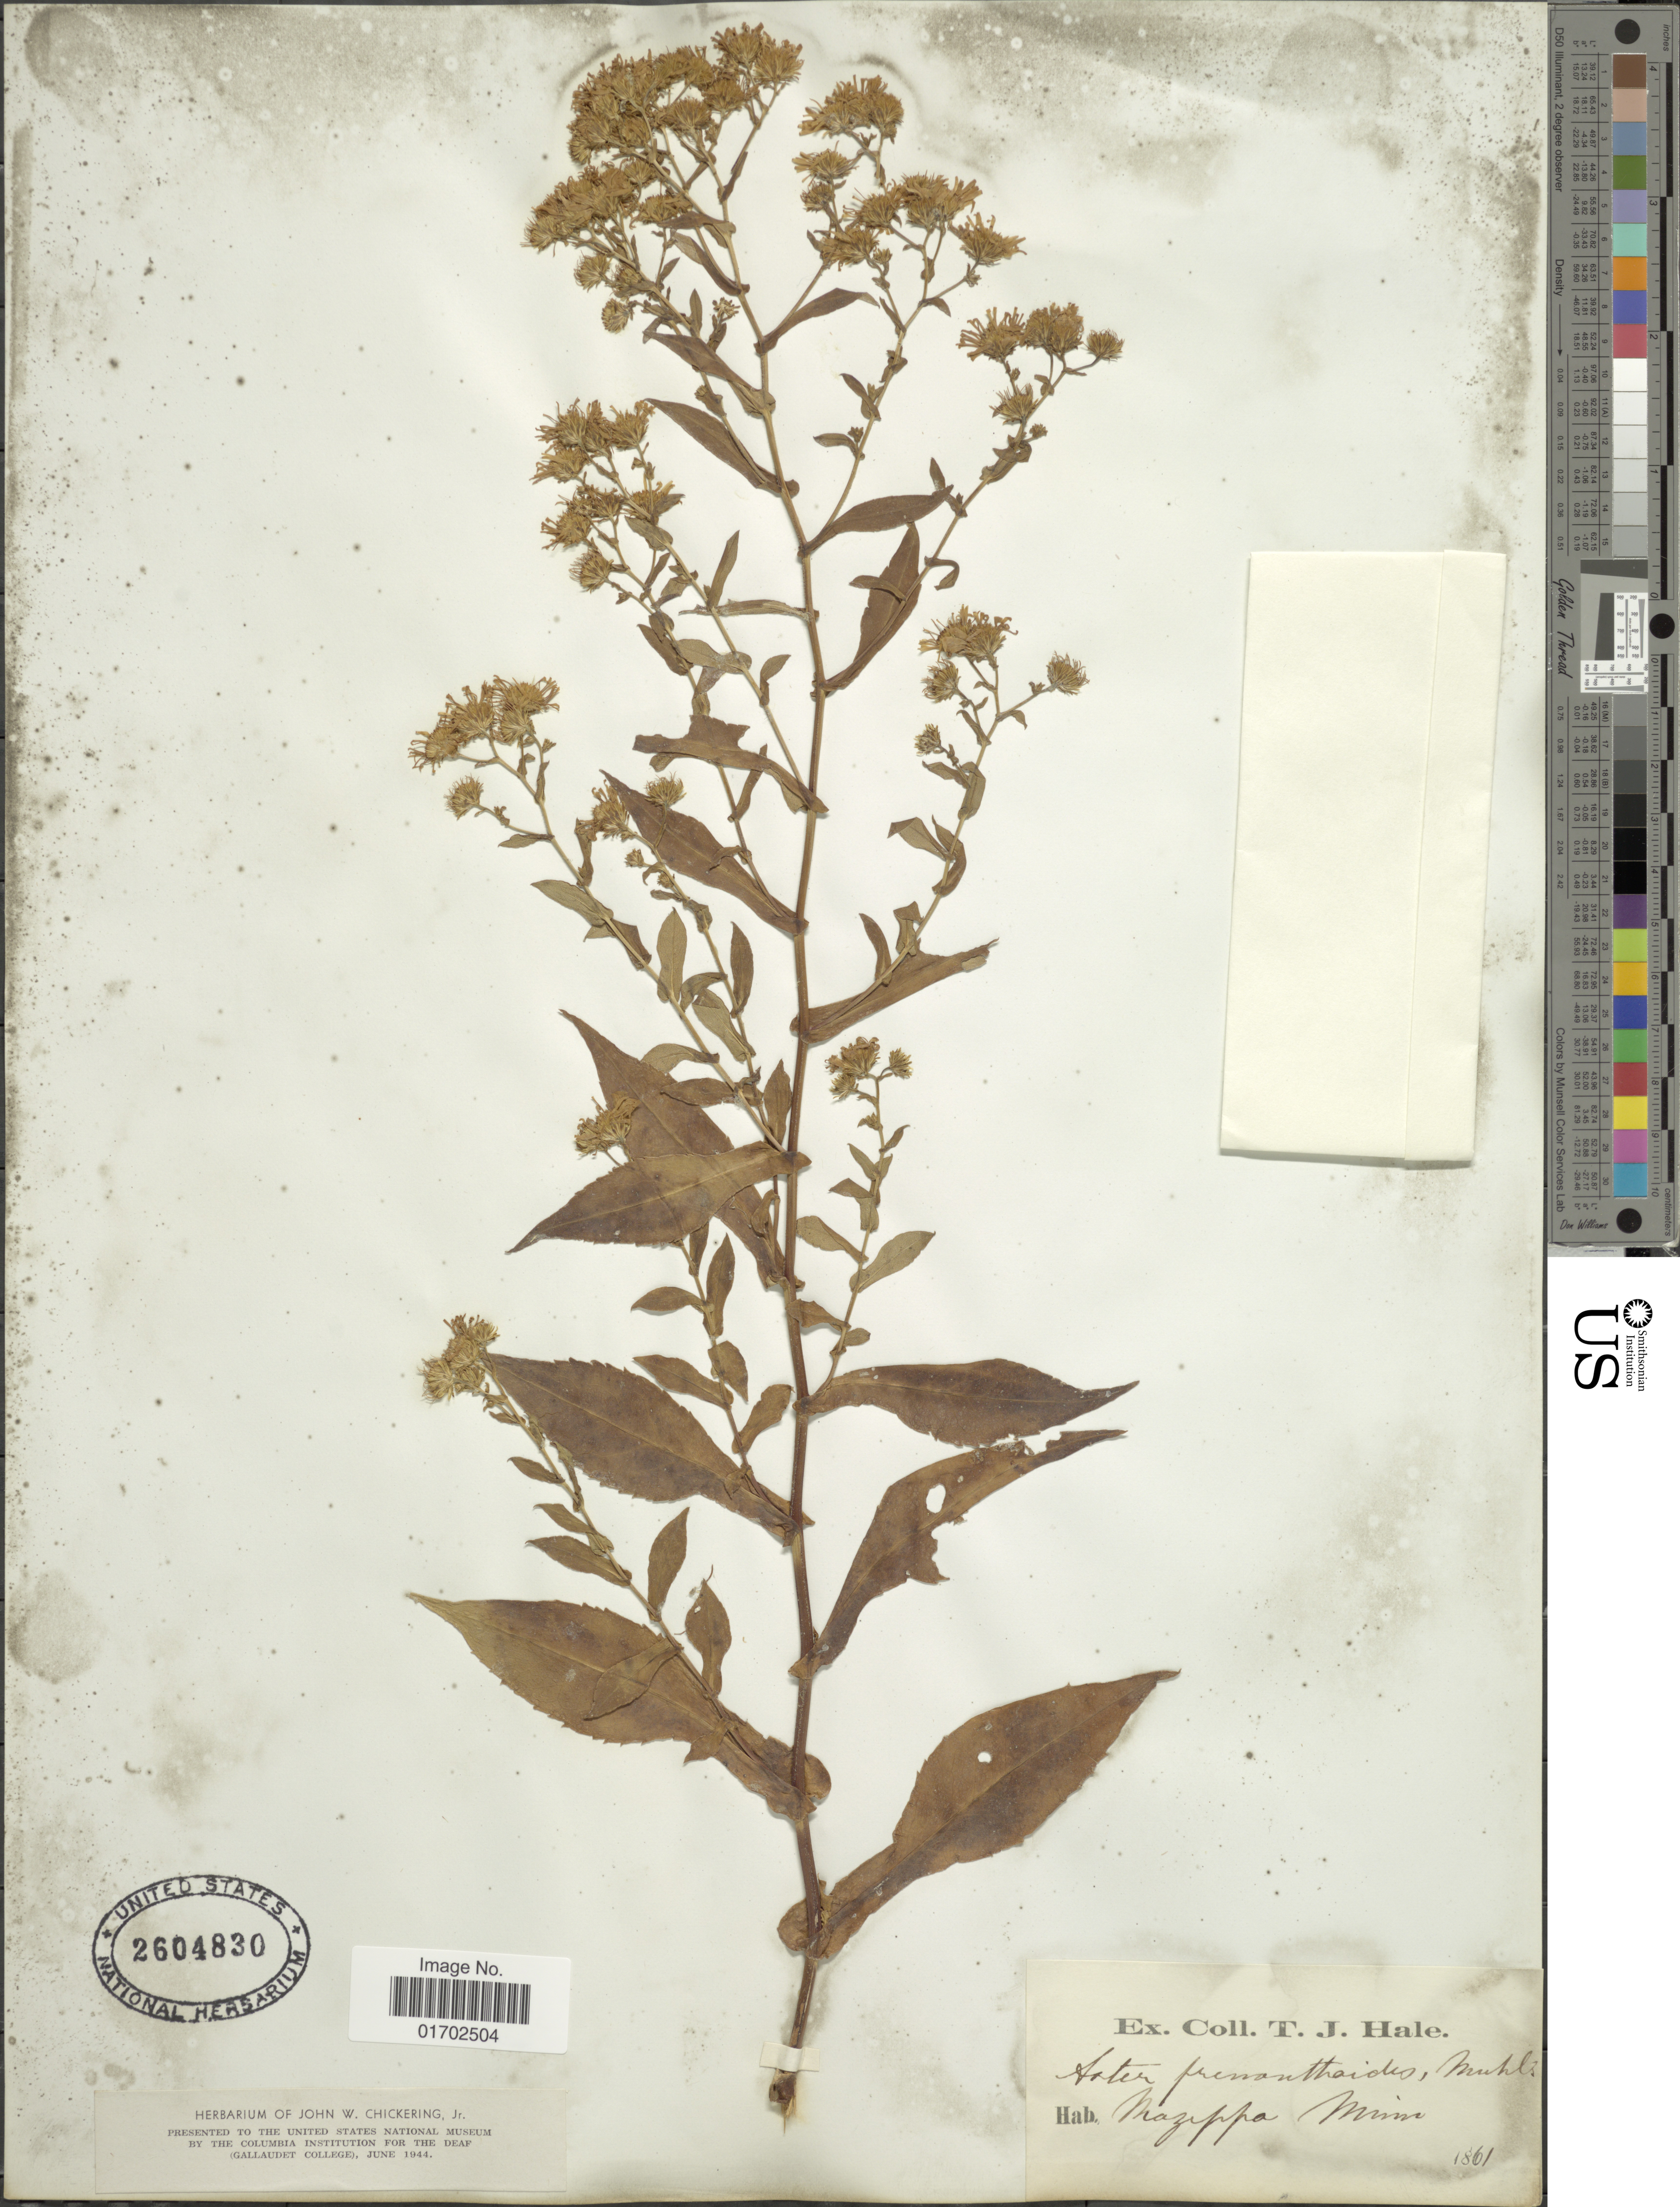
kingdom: Plantae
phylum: Tracheophyta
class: Magnoliopsida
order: Asterales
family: Asteraceae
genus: Symphyotrichum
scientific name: Symphyotrichum prenanthoides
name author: (Muhl. ex Willd.) G.L. Nesom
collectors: ex herb. Hale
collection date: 1861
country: United States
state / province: Minnesota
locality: Mazeppa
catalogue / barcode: US 2604830